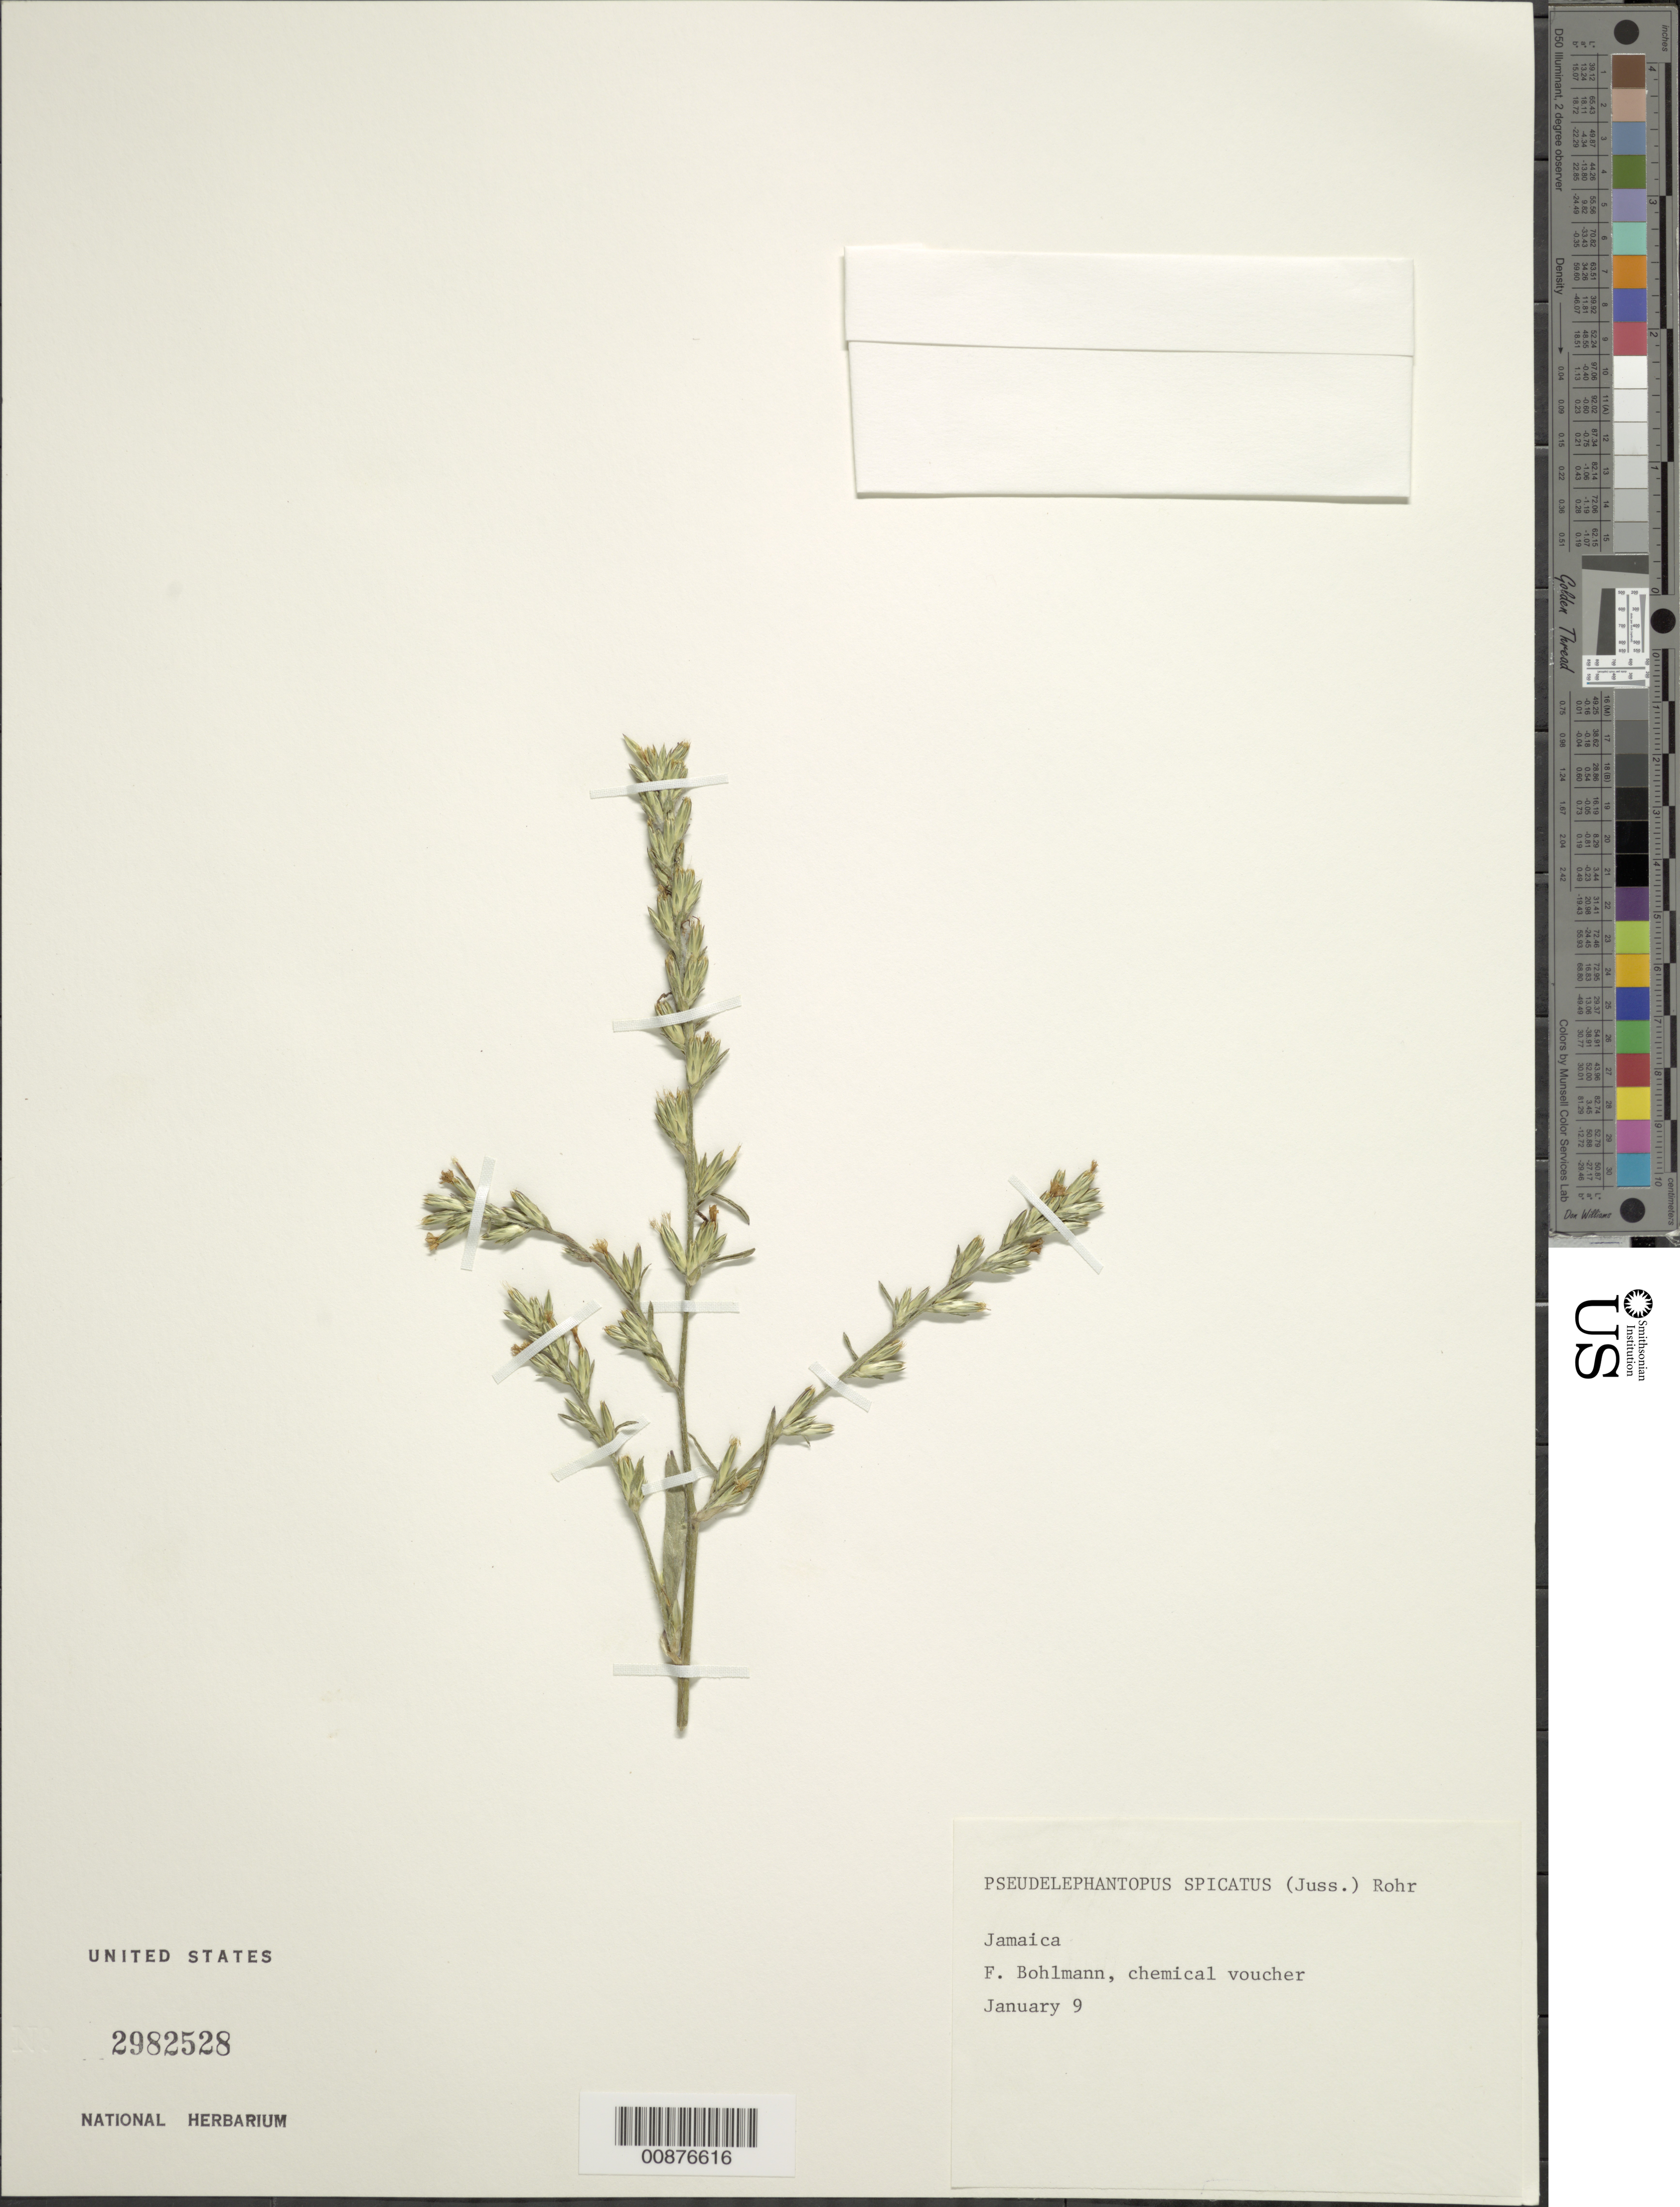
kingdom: Plantae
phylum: Tracheophyta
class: Magnoliopsida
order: Asterales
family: Asteraceae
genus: Pseudelephantopus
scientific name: Pseudelephantopus spicatus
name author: (Juss. ex Aubl.) C.F. Baker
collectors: Bohlmann, F.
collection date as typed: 09 Jan 19--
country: Jamaica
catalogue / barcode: US 2982528